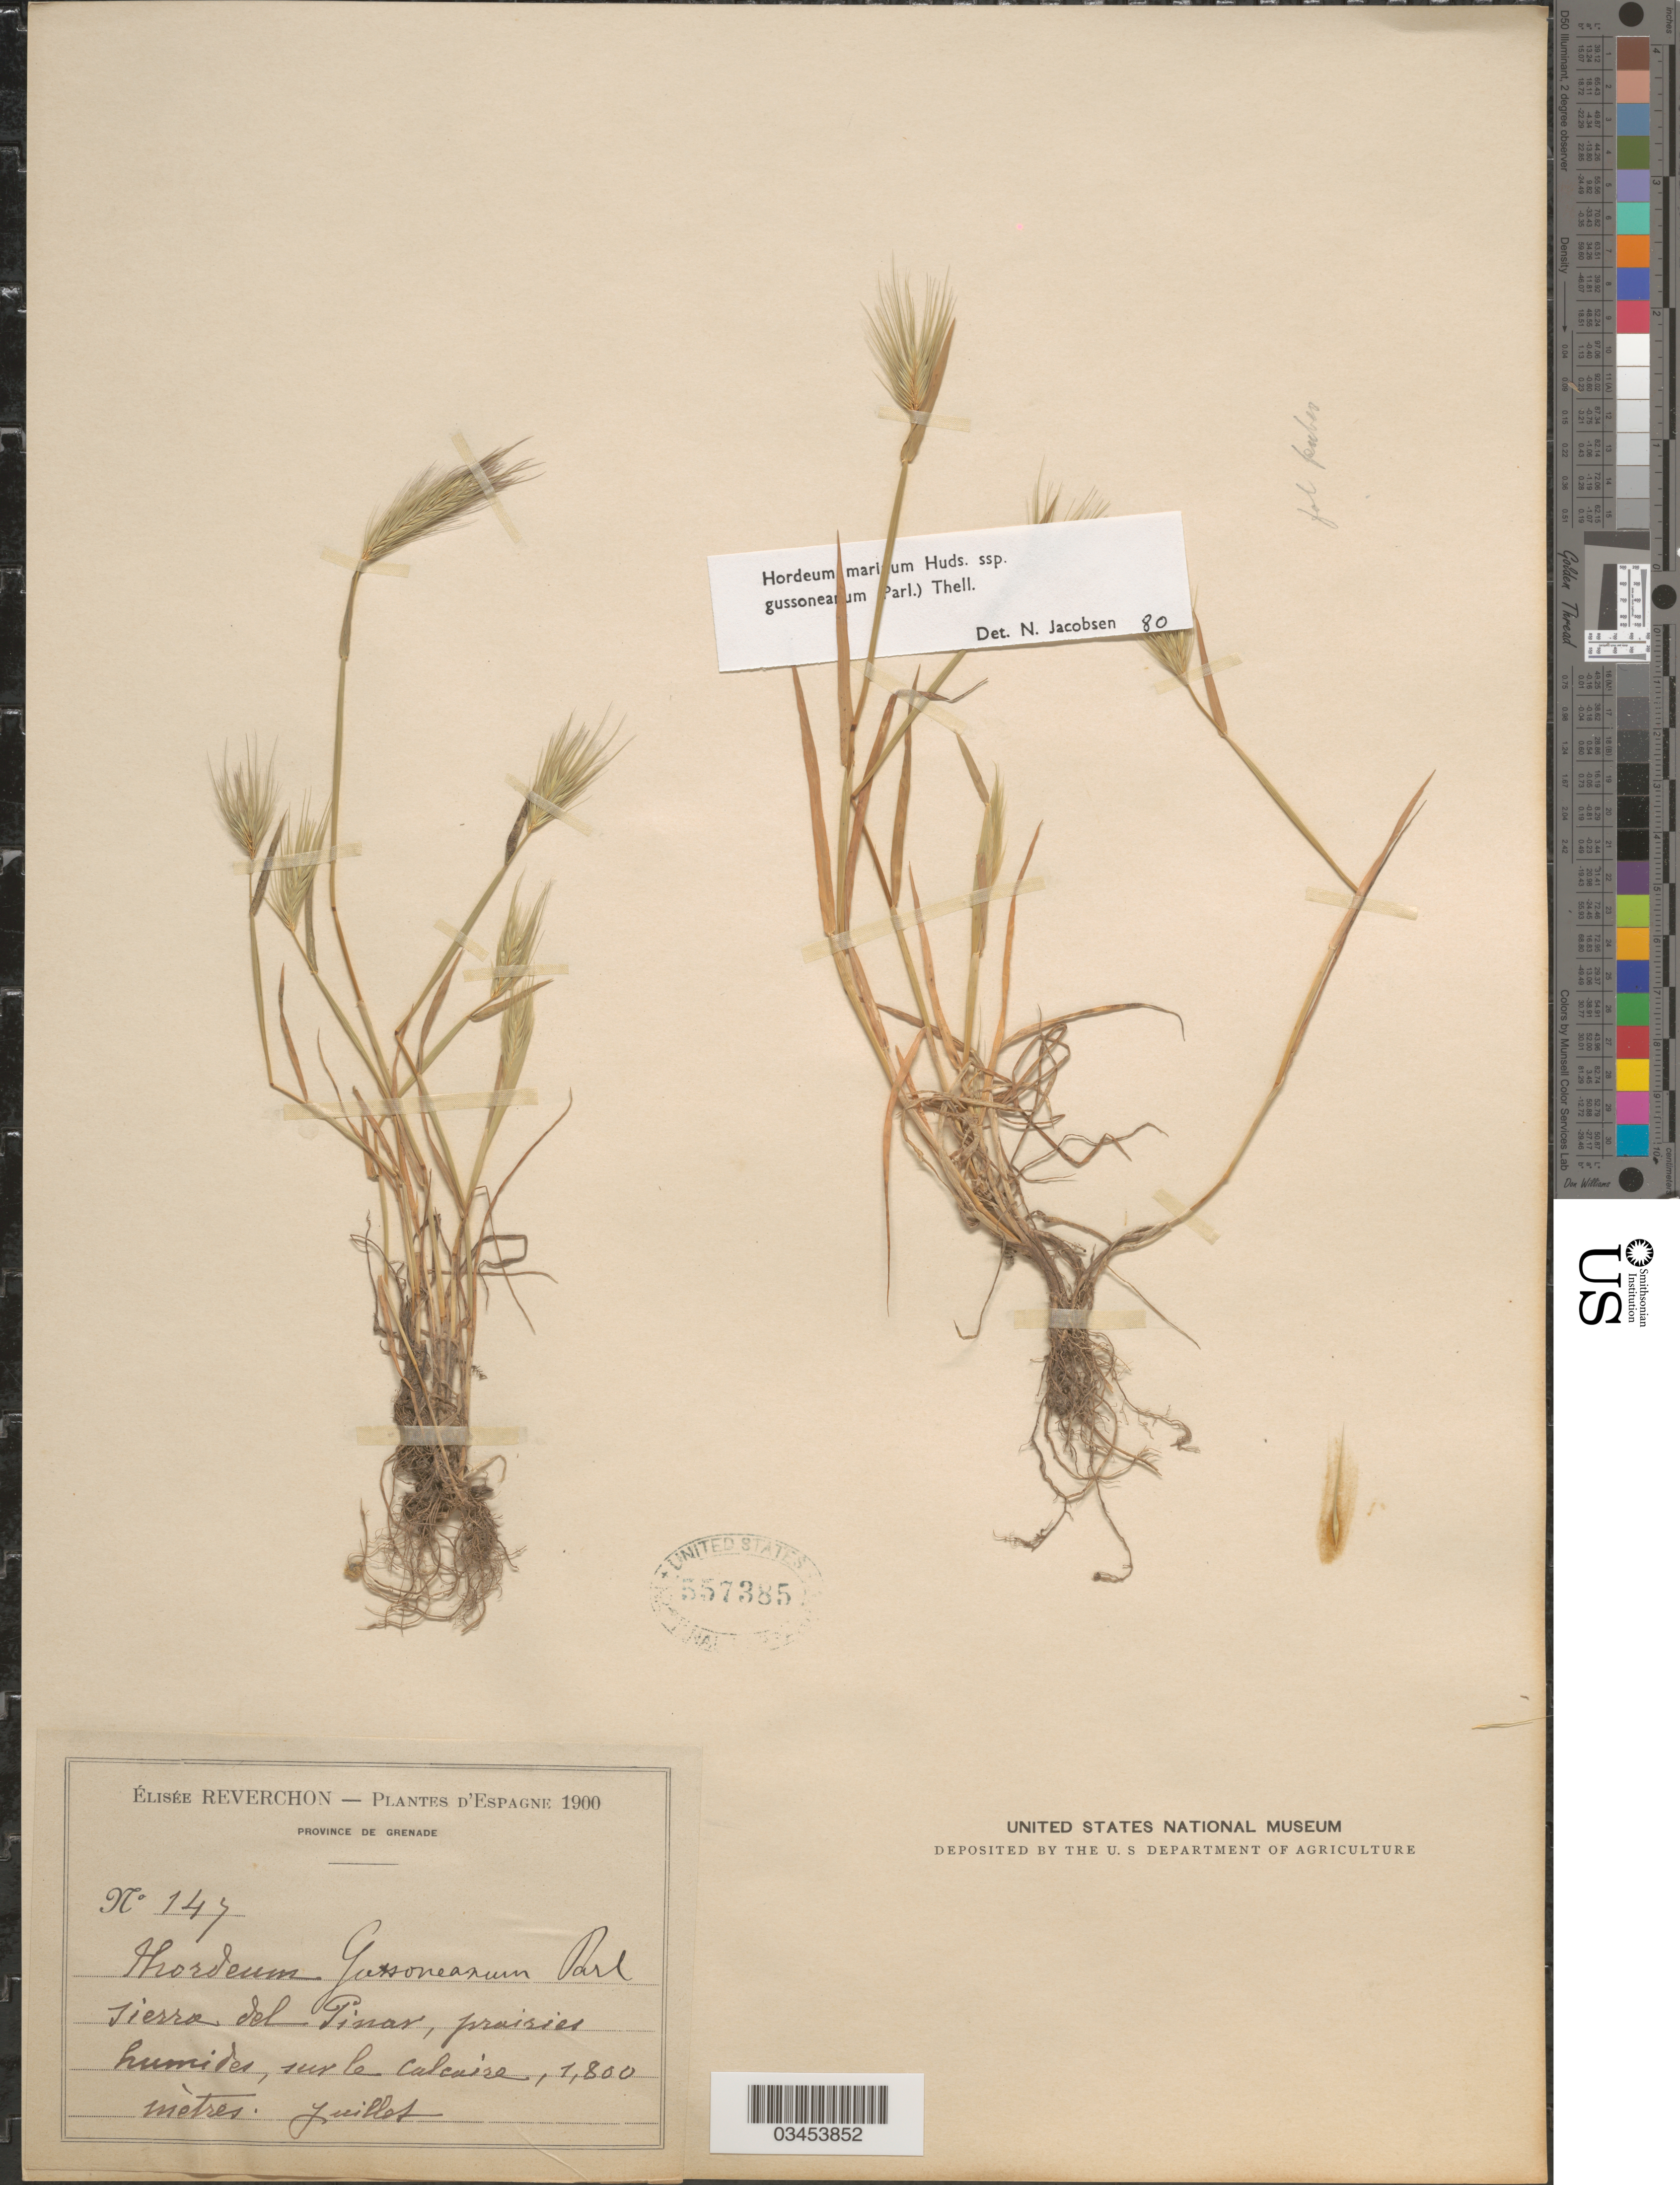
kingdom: Plantae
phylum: Tracheophyta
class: Liliopsida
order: Poales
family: Poaceae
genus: Hordeum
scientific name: Hordeum marinum subsp. gussoneanum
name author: (Parl.) Thell.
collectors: E. Reverchon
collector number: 147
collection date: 1900-07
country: Spain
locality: Province de Grenade. Sierra del Pinar, prairies humides, sur le calcaire.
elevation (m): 1800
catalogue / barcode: US 557385